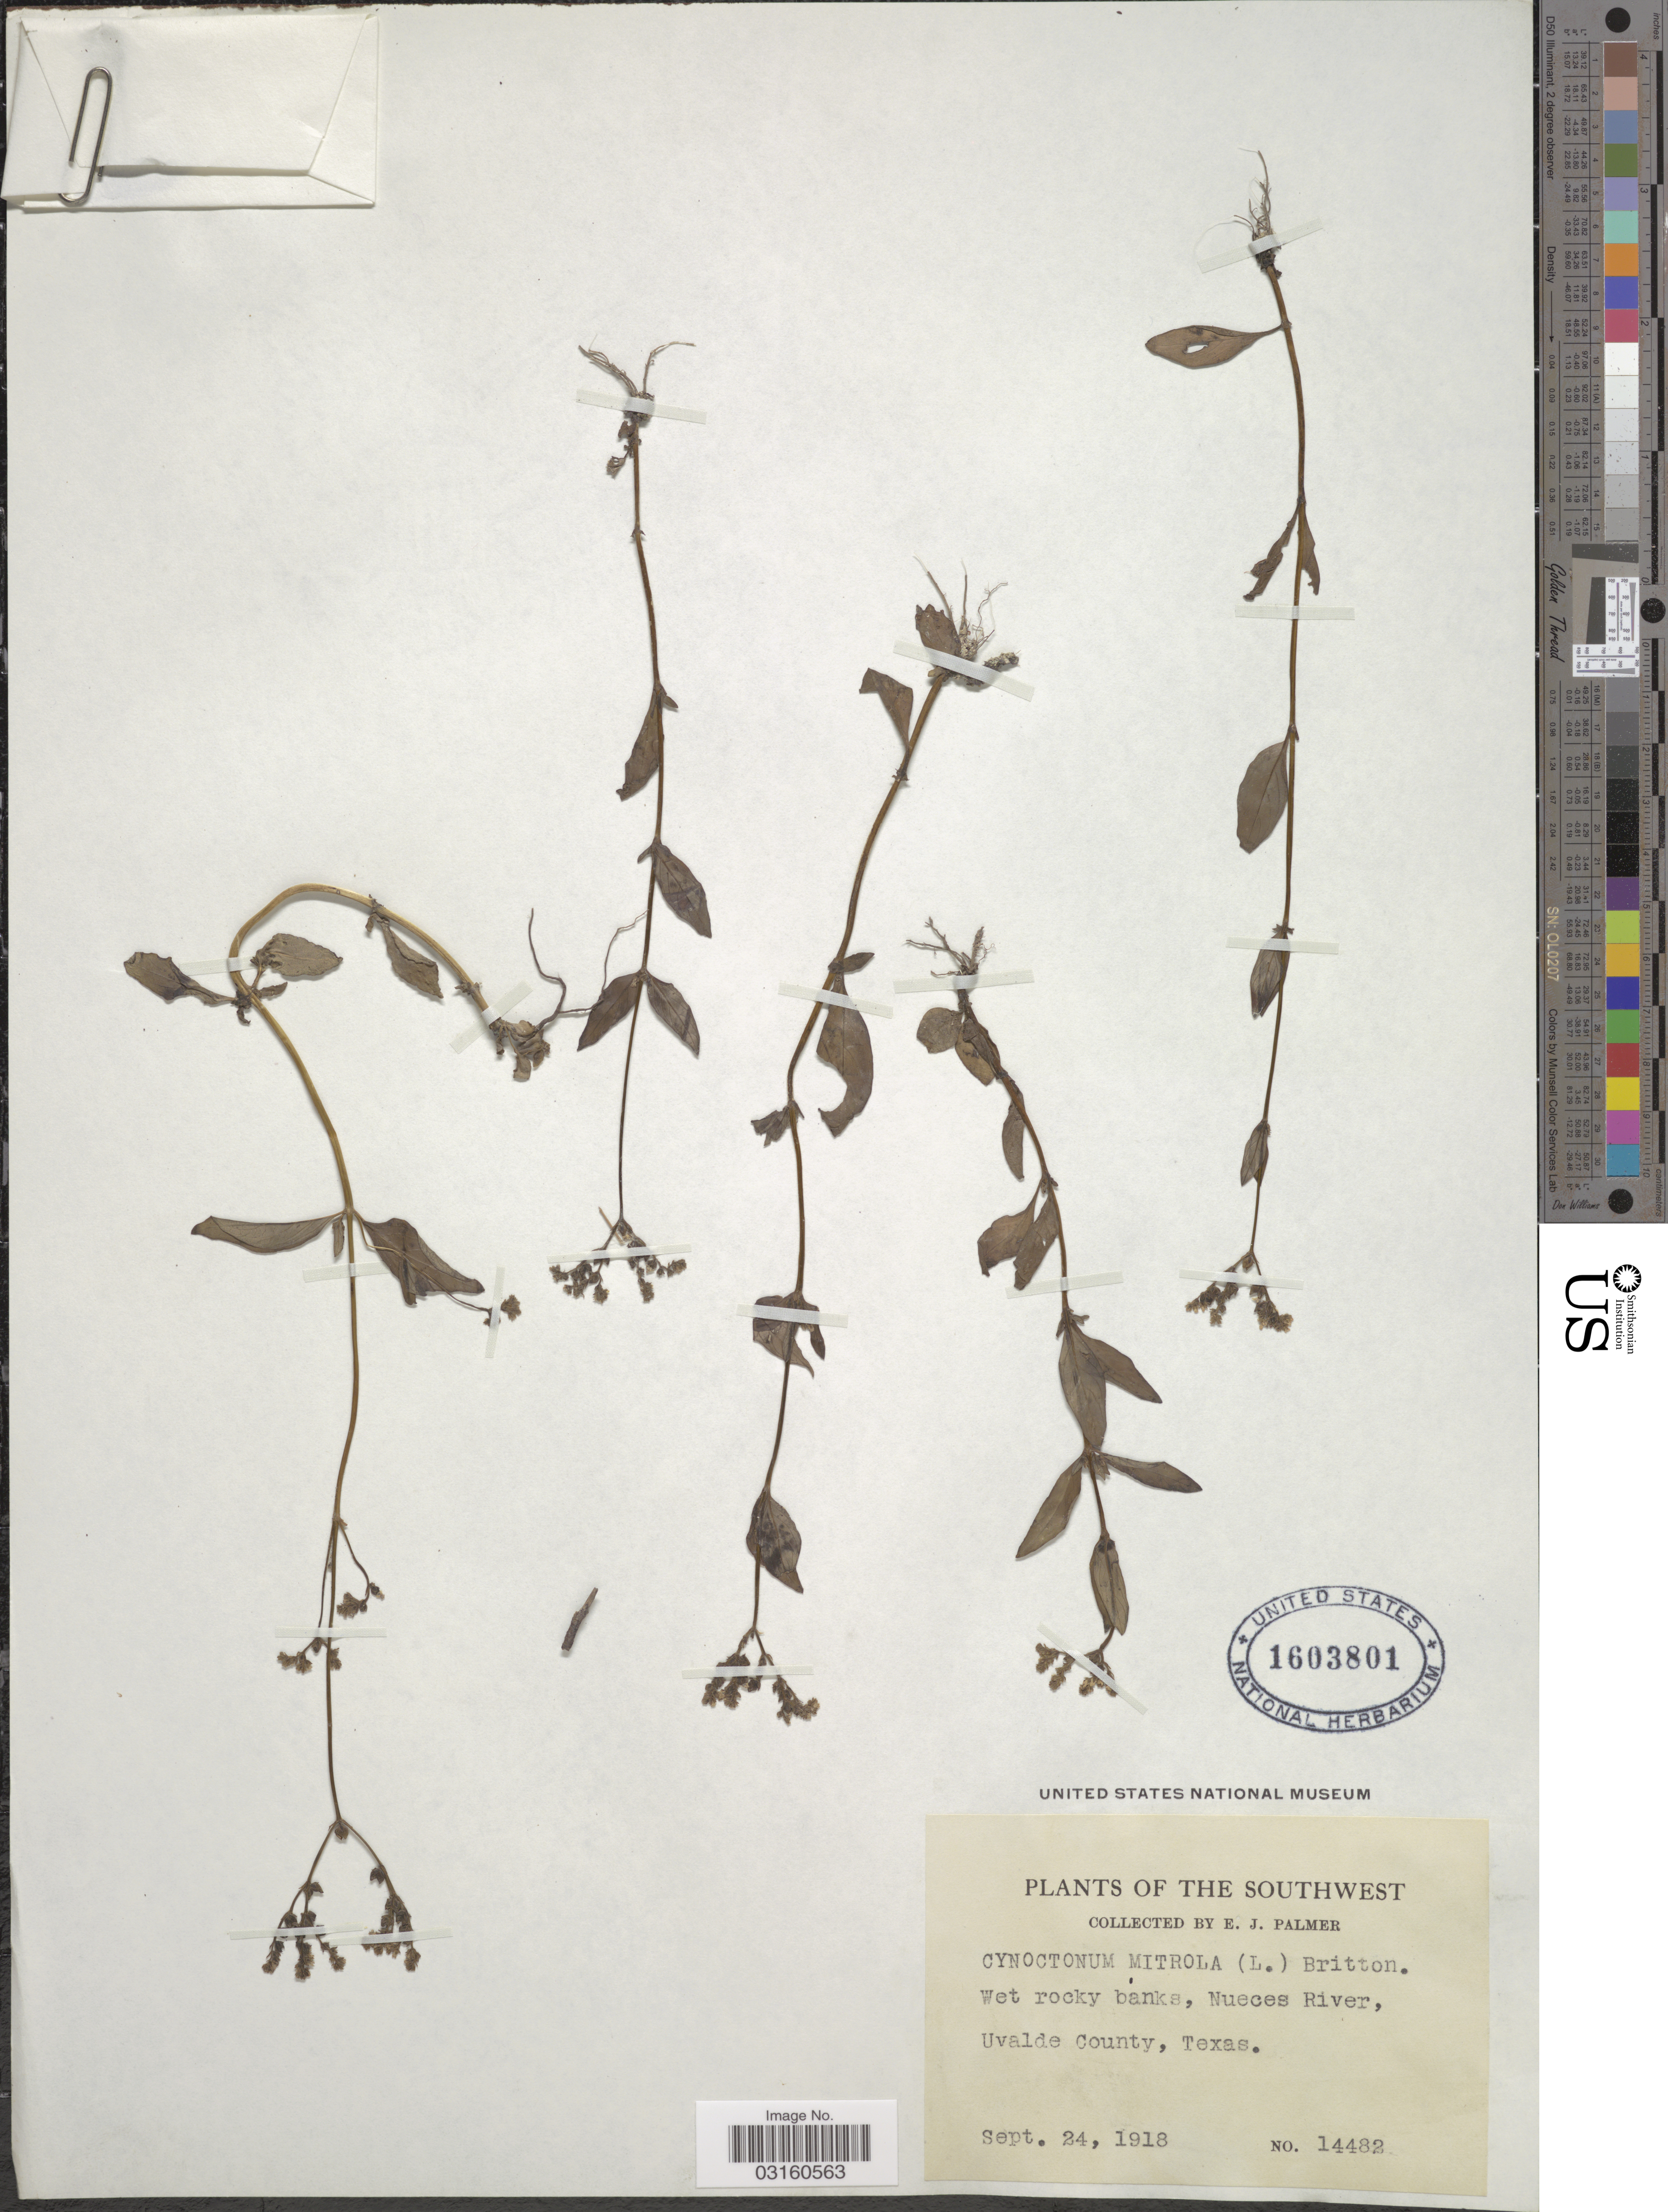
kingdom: Plantae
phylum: Tracheophyta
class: Magnoliopsida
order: Gentianales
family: Loganiaceae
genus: Mitreola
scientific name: Mitreola petiolata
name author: (J.F. Gmel.) Torr. & A. Gray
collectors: E. J. Palmer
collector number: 14482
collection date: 1918-09-24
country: United States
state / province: Texas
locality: Southwest. Wet rocky banks, Nueces River, Uvalde County.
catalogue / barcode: US 1603801